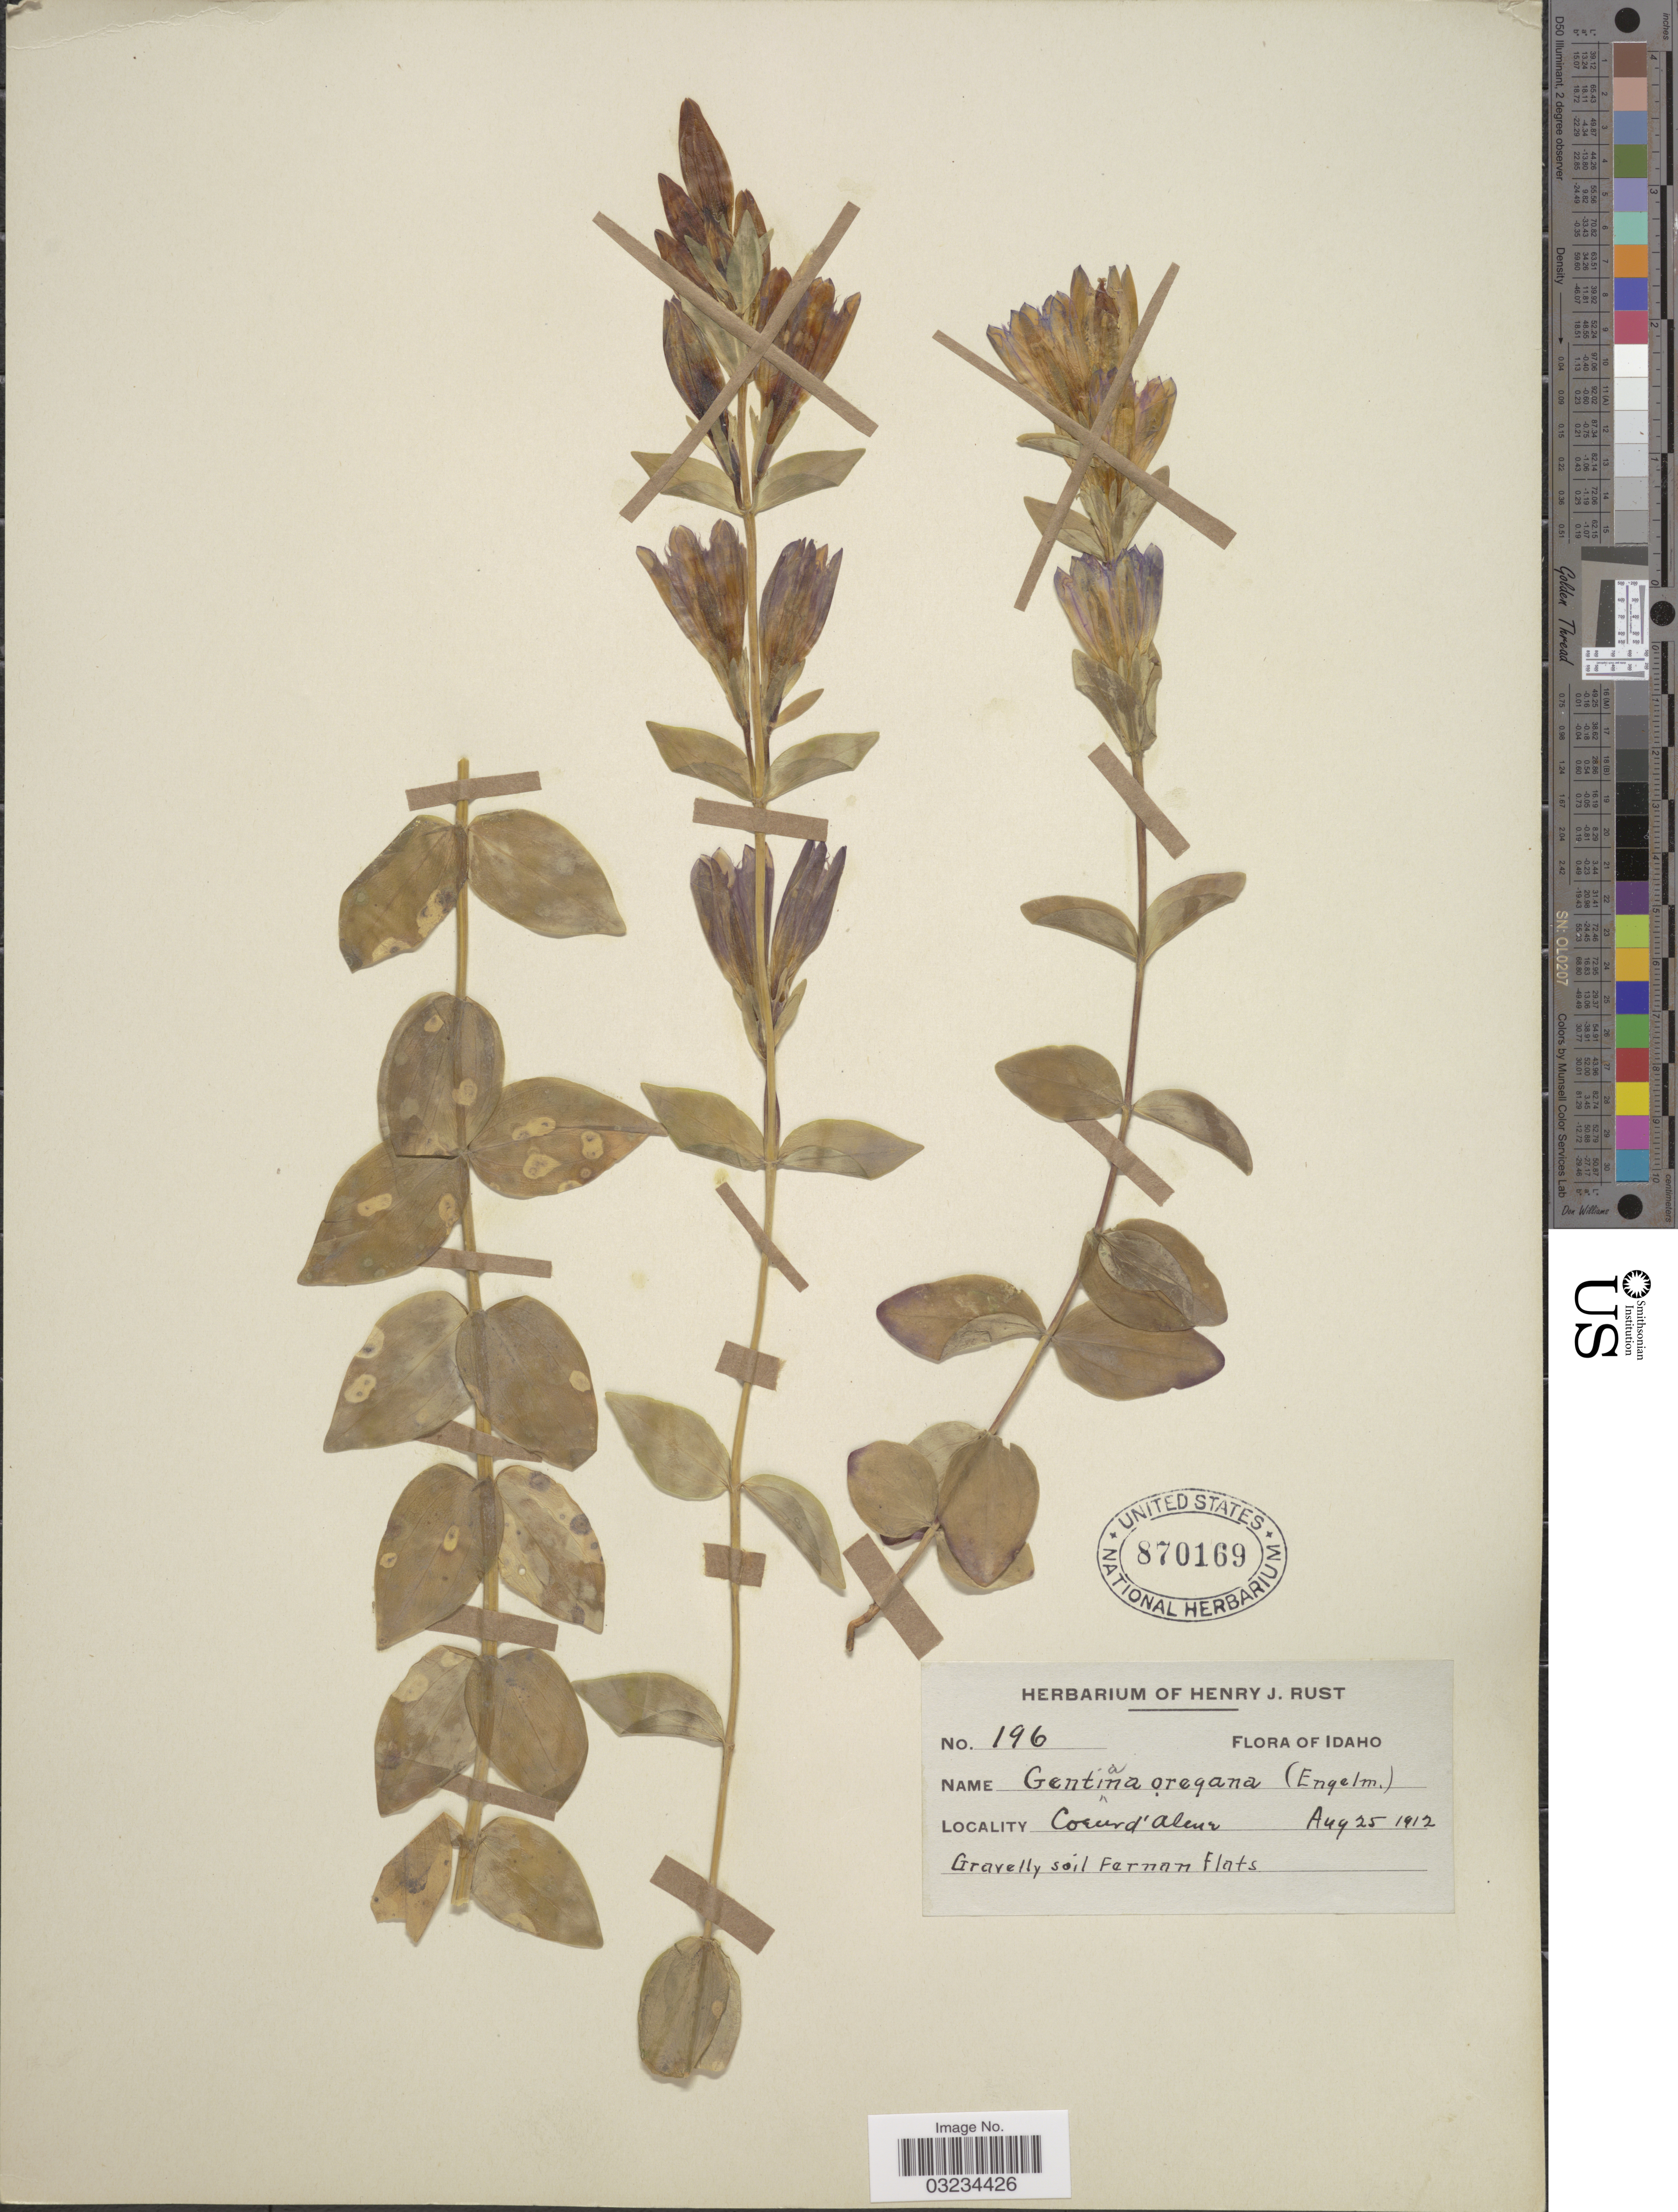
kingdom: Plantae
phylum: Tracheophyta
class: Magnoliopsida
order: Gentianales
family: Gentianaceae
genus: Gentiana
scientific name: Gentiana oregana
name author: Engelm. ex A. Gray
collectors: ex herb. Henry J. Rust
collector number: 196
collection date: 1912-08-25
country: United States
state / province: Idaho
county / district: Kootenai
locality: Coeur d'Alene. Fernan Flats.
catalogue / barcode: US 870169